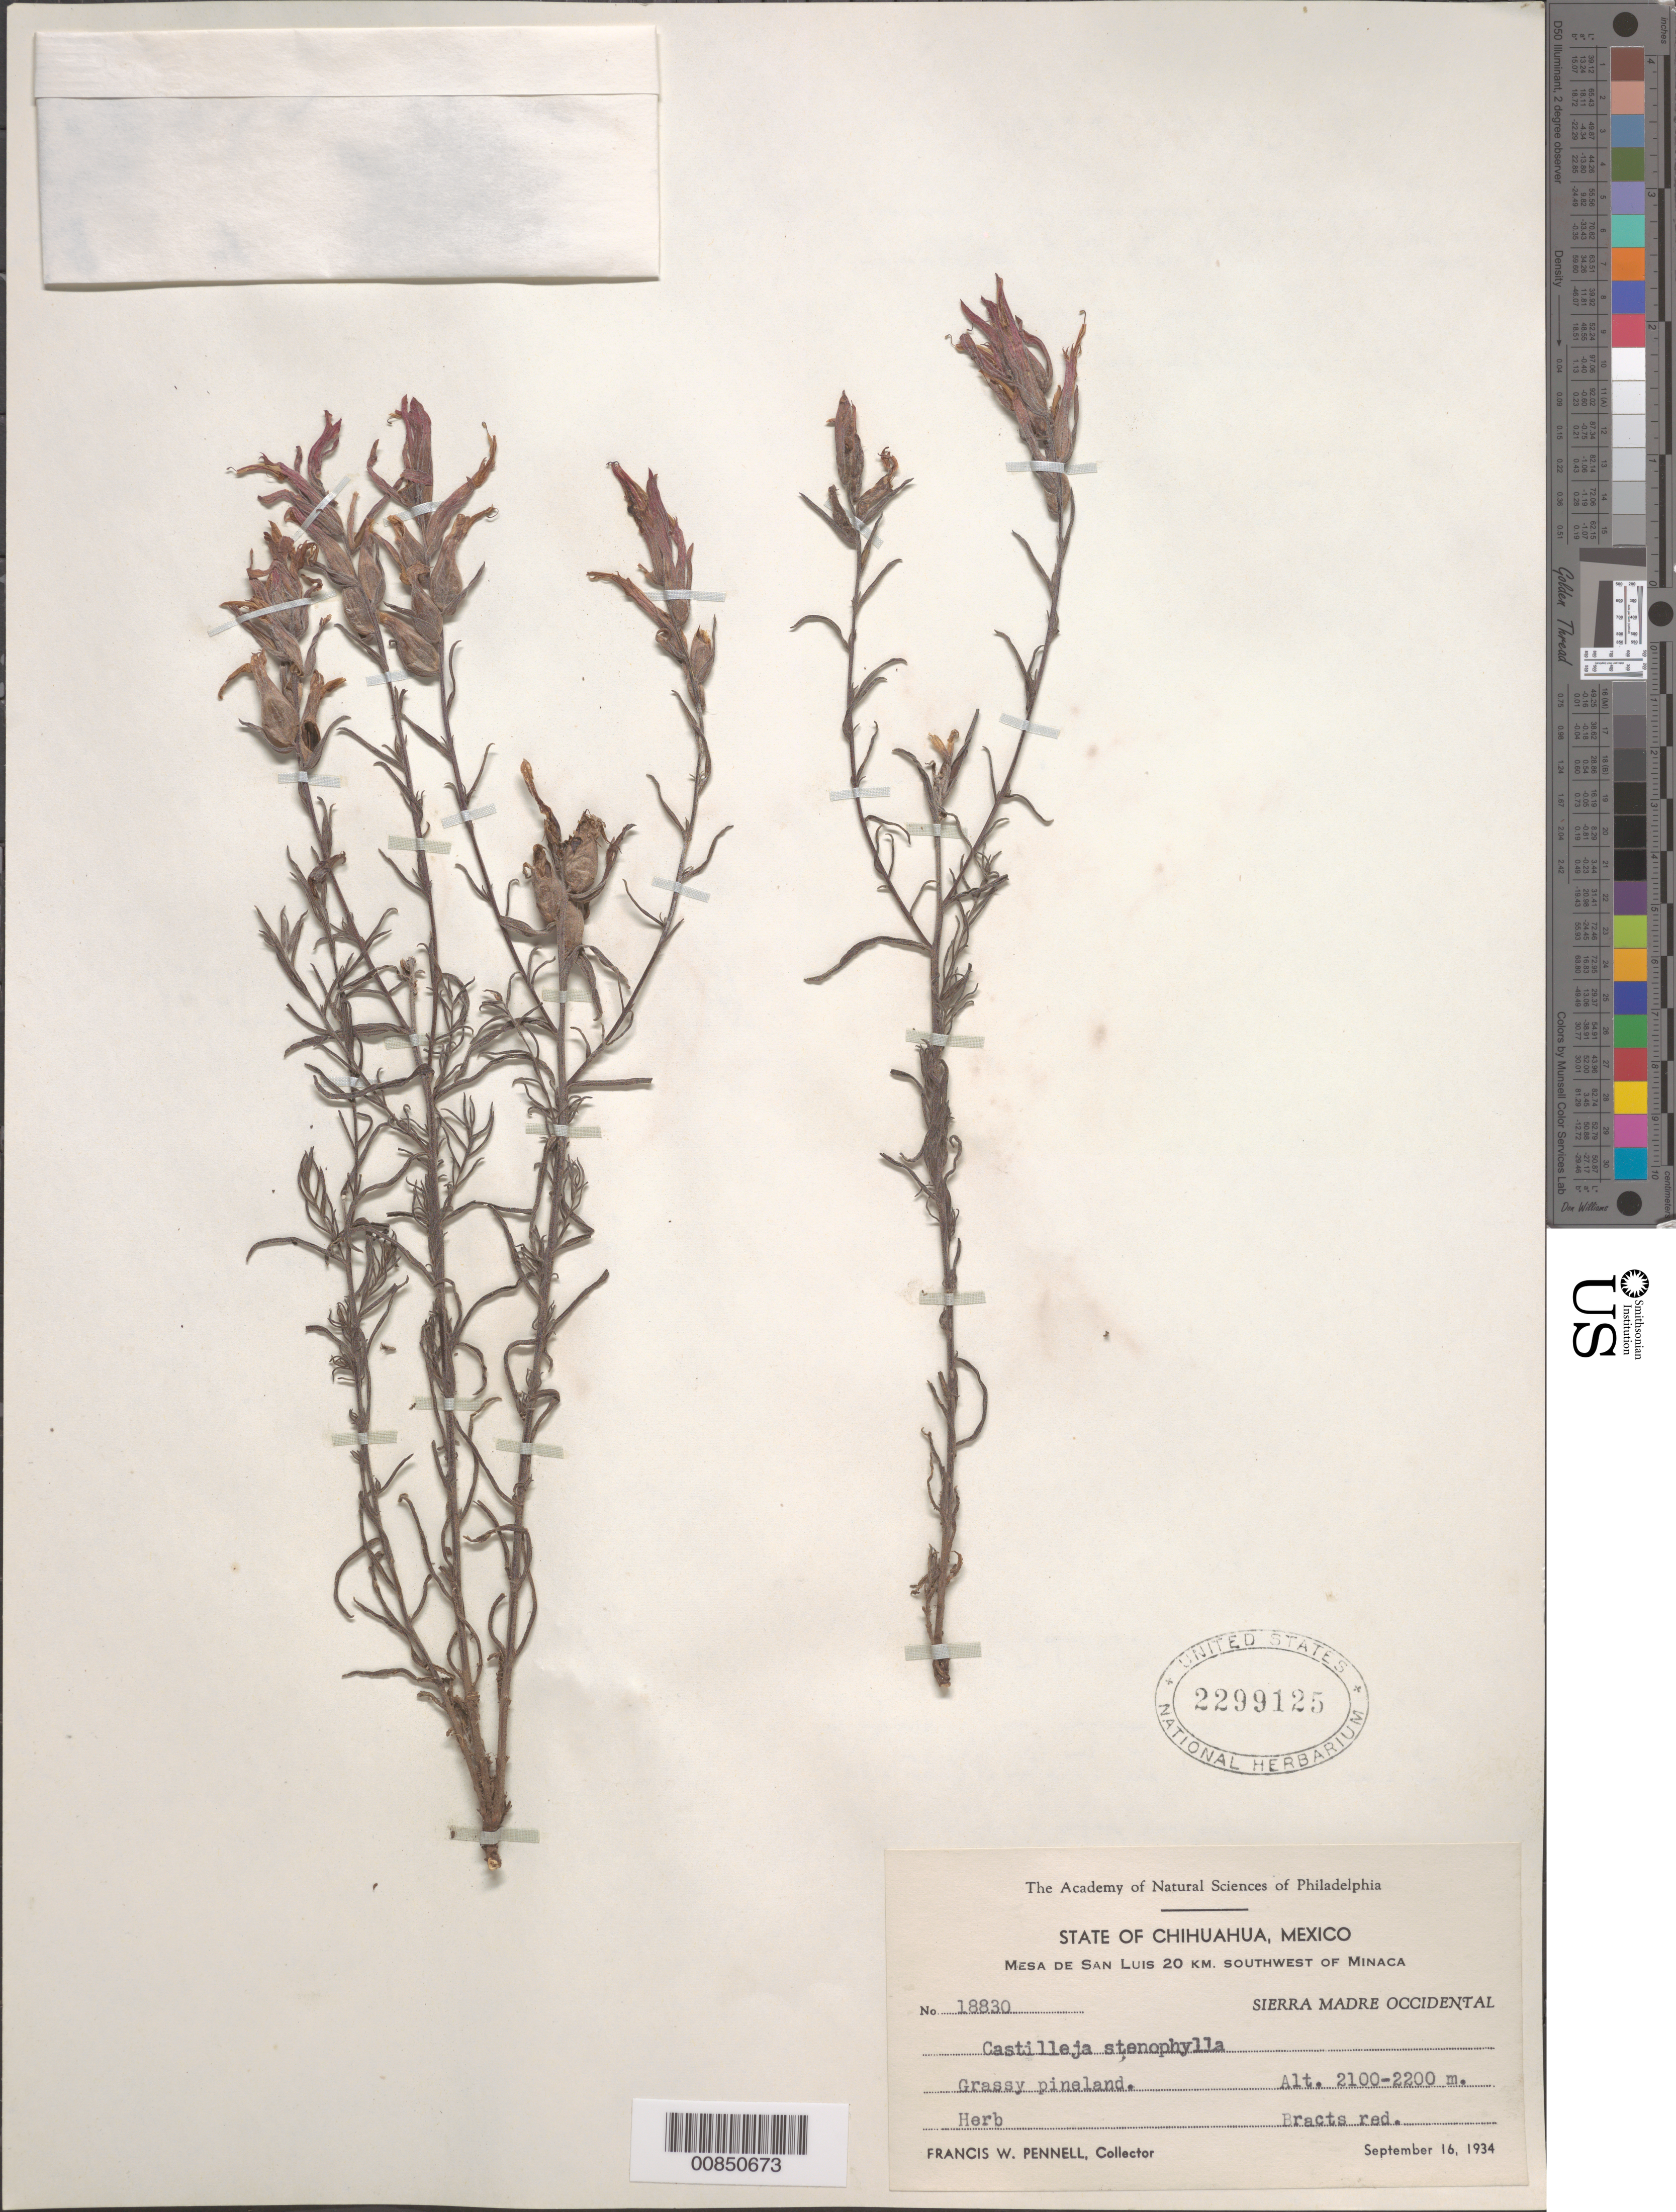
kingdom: Plantae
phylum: Tracheophyta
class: Magnoliopsida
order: Lamiales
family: Orobanchaceae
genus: Castilleja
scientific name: Castilleja stenophylla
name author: M.E. Jones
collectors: F. W. Pennell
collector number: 18830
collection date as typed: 16 Sep 1934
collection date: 1934-09-16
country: Mexico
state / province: Chihuahua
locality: Mesa de San Luis 20 km. southwest of Miñaca. Sierra Madre Occidental.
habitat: Grassy pineland.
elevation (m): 2200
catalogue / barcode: US 2299125